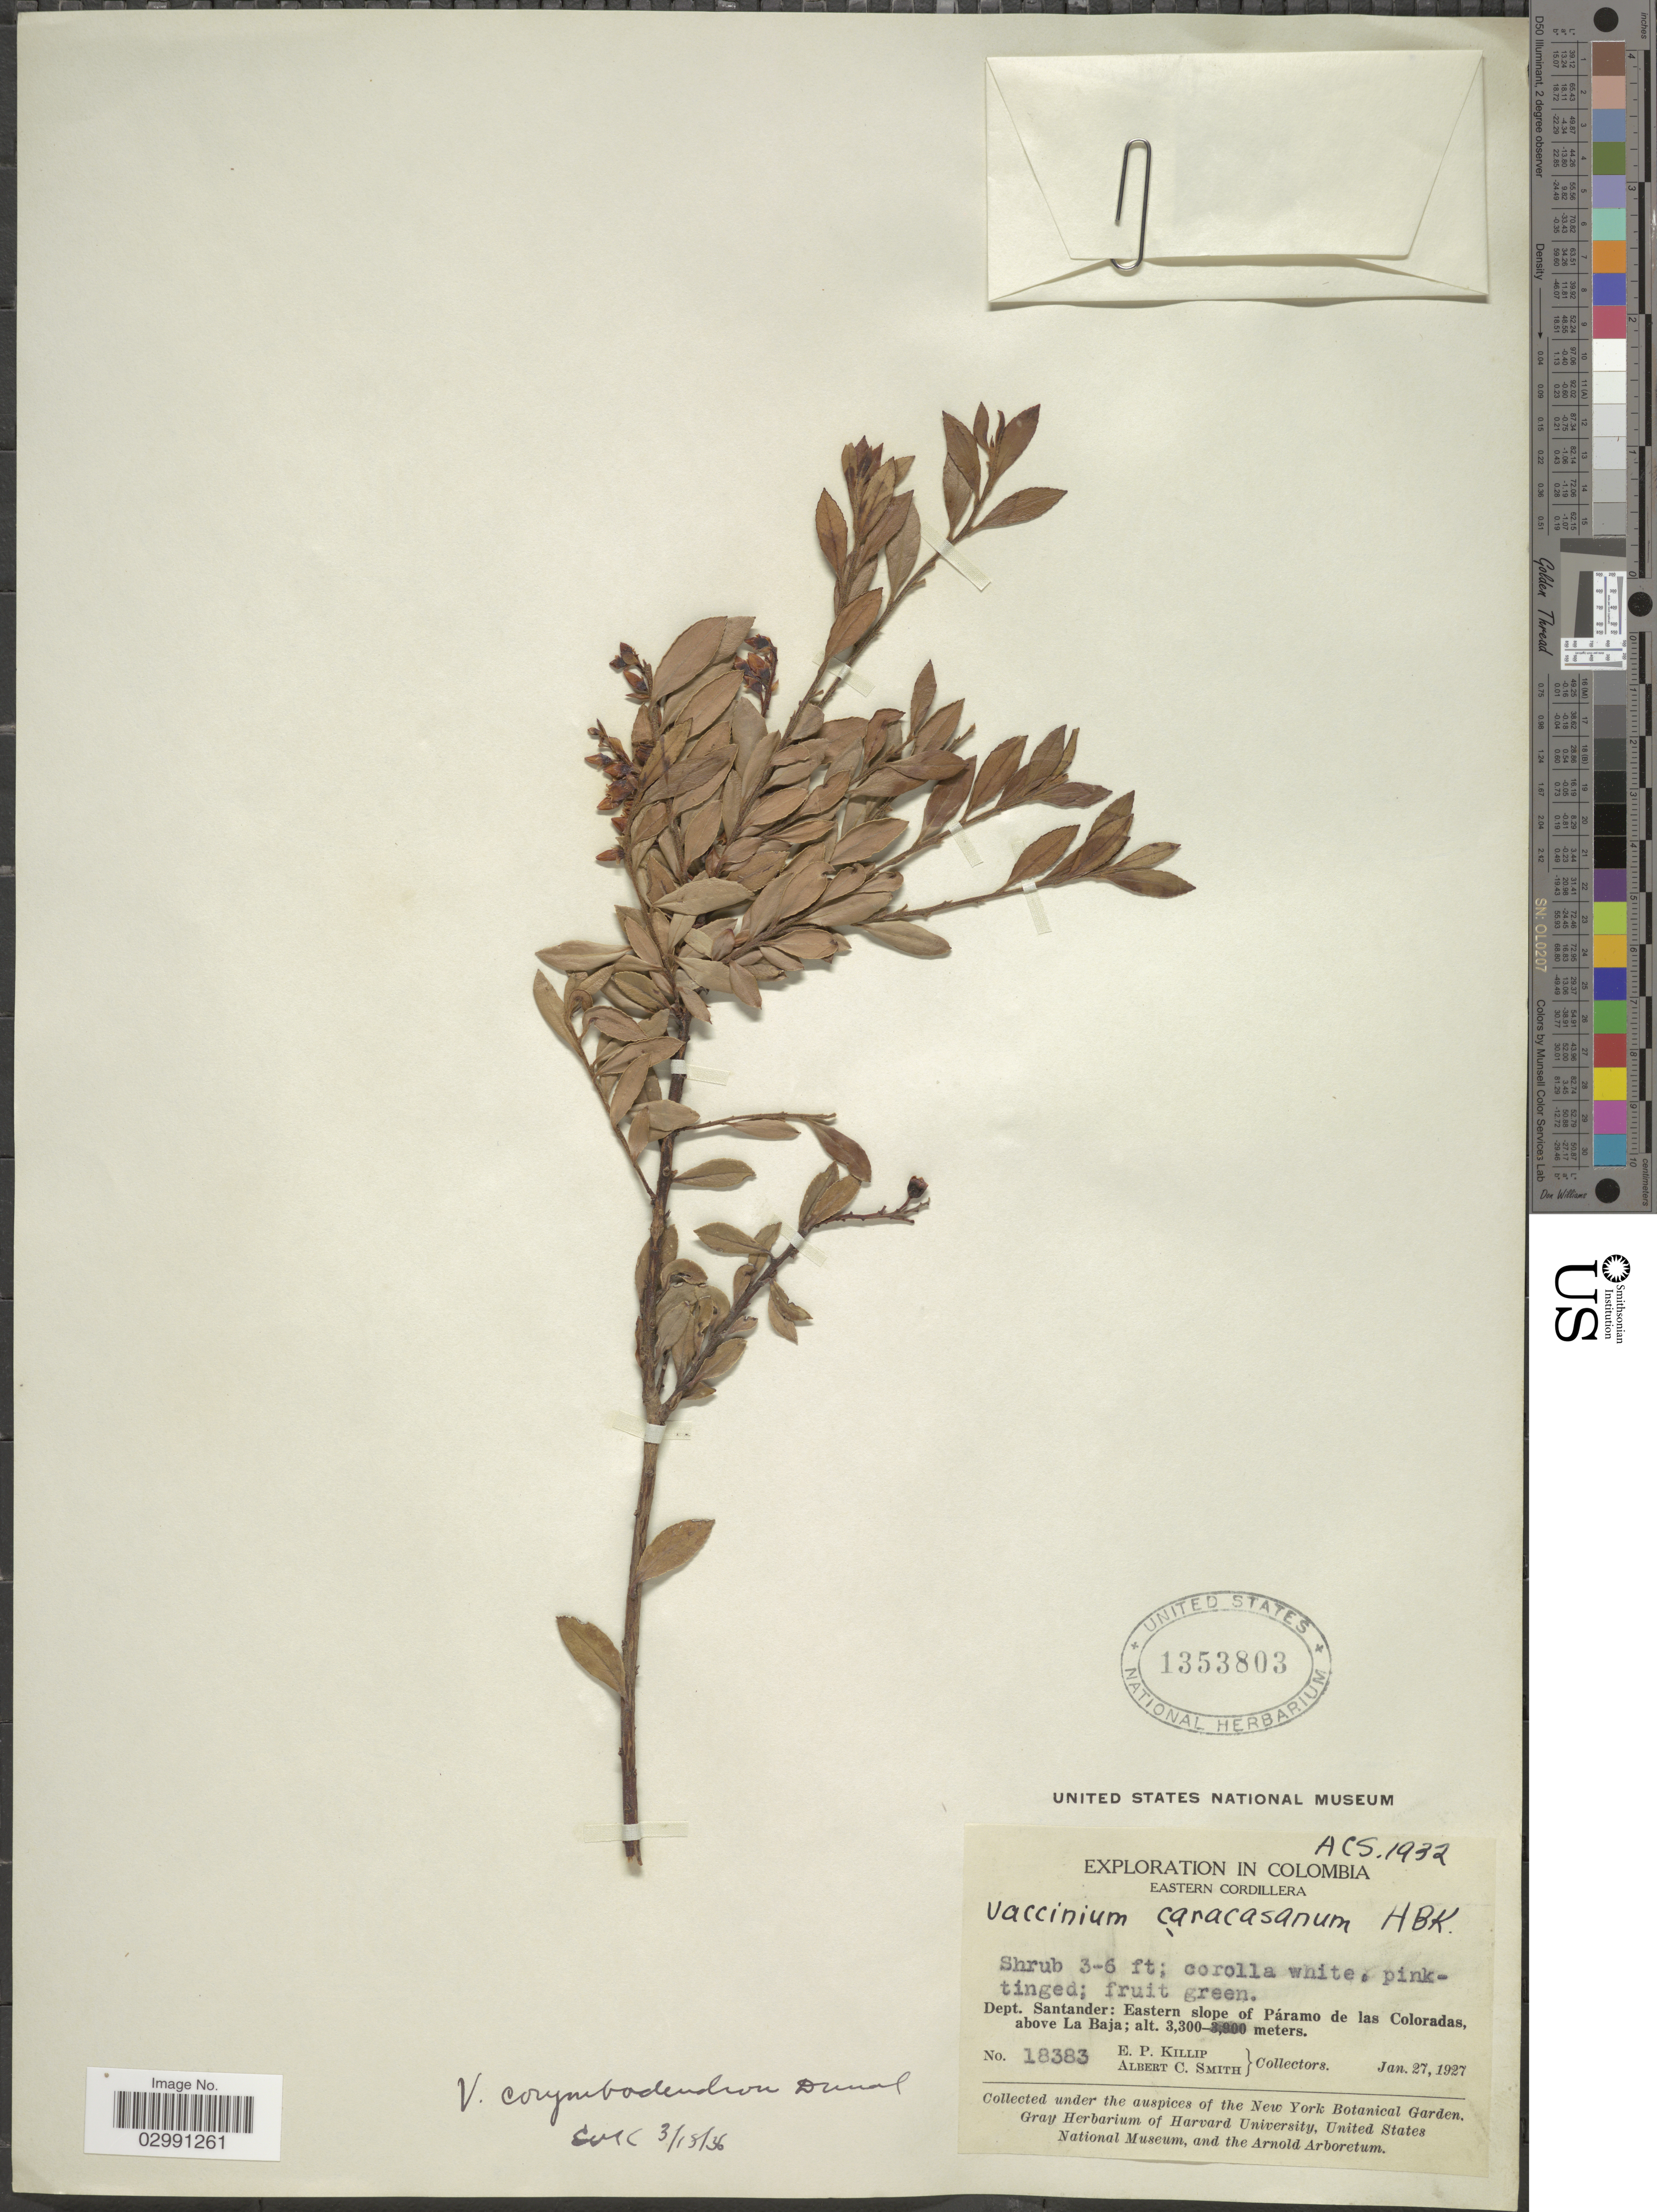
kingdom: Plantae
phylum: Tracheophyta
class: Magnoliopsida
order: Ericales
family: Ericaceae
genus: Vaccinium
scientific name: Vaccinium corymbodendron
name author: Dunal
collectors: E. P. Killip & A. C. Smith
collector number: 18383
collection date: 1927-01-27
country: Colombia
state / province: Santander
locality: Eastern Cordillera. Dept. Santander: Eastern slope of Páramo de las Coloradas, above La Baja.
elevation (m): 3300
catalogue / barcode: US 1353803